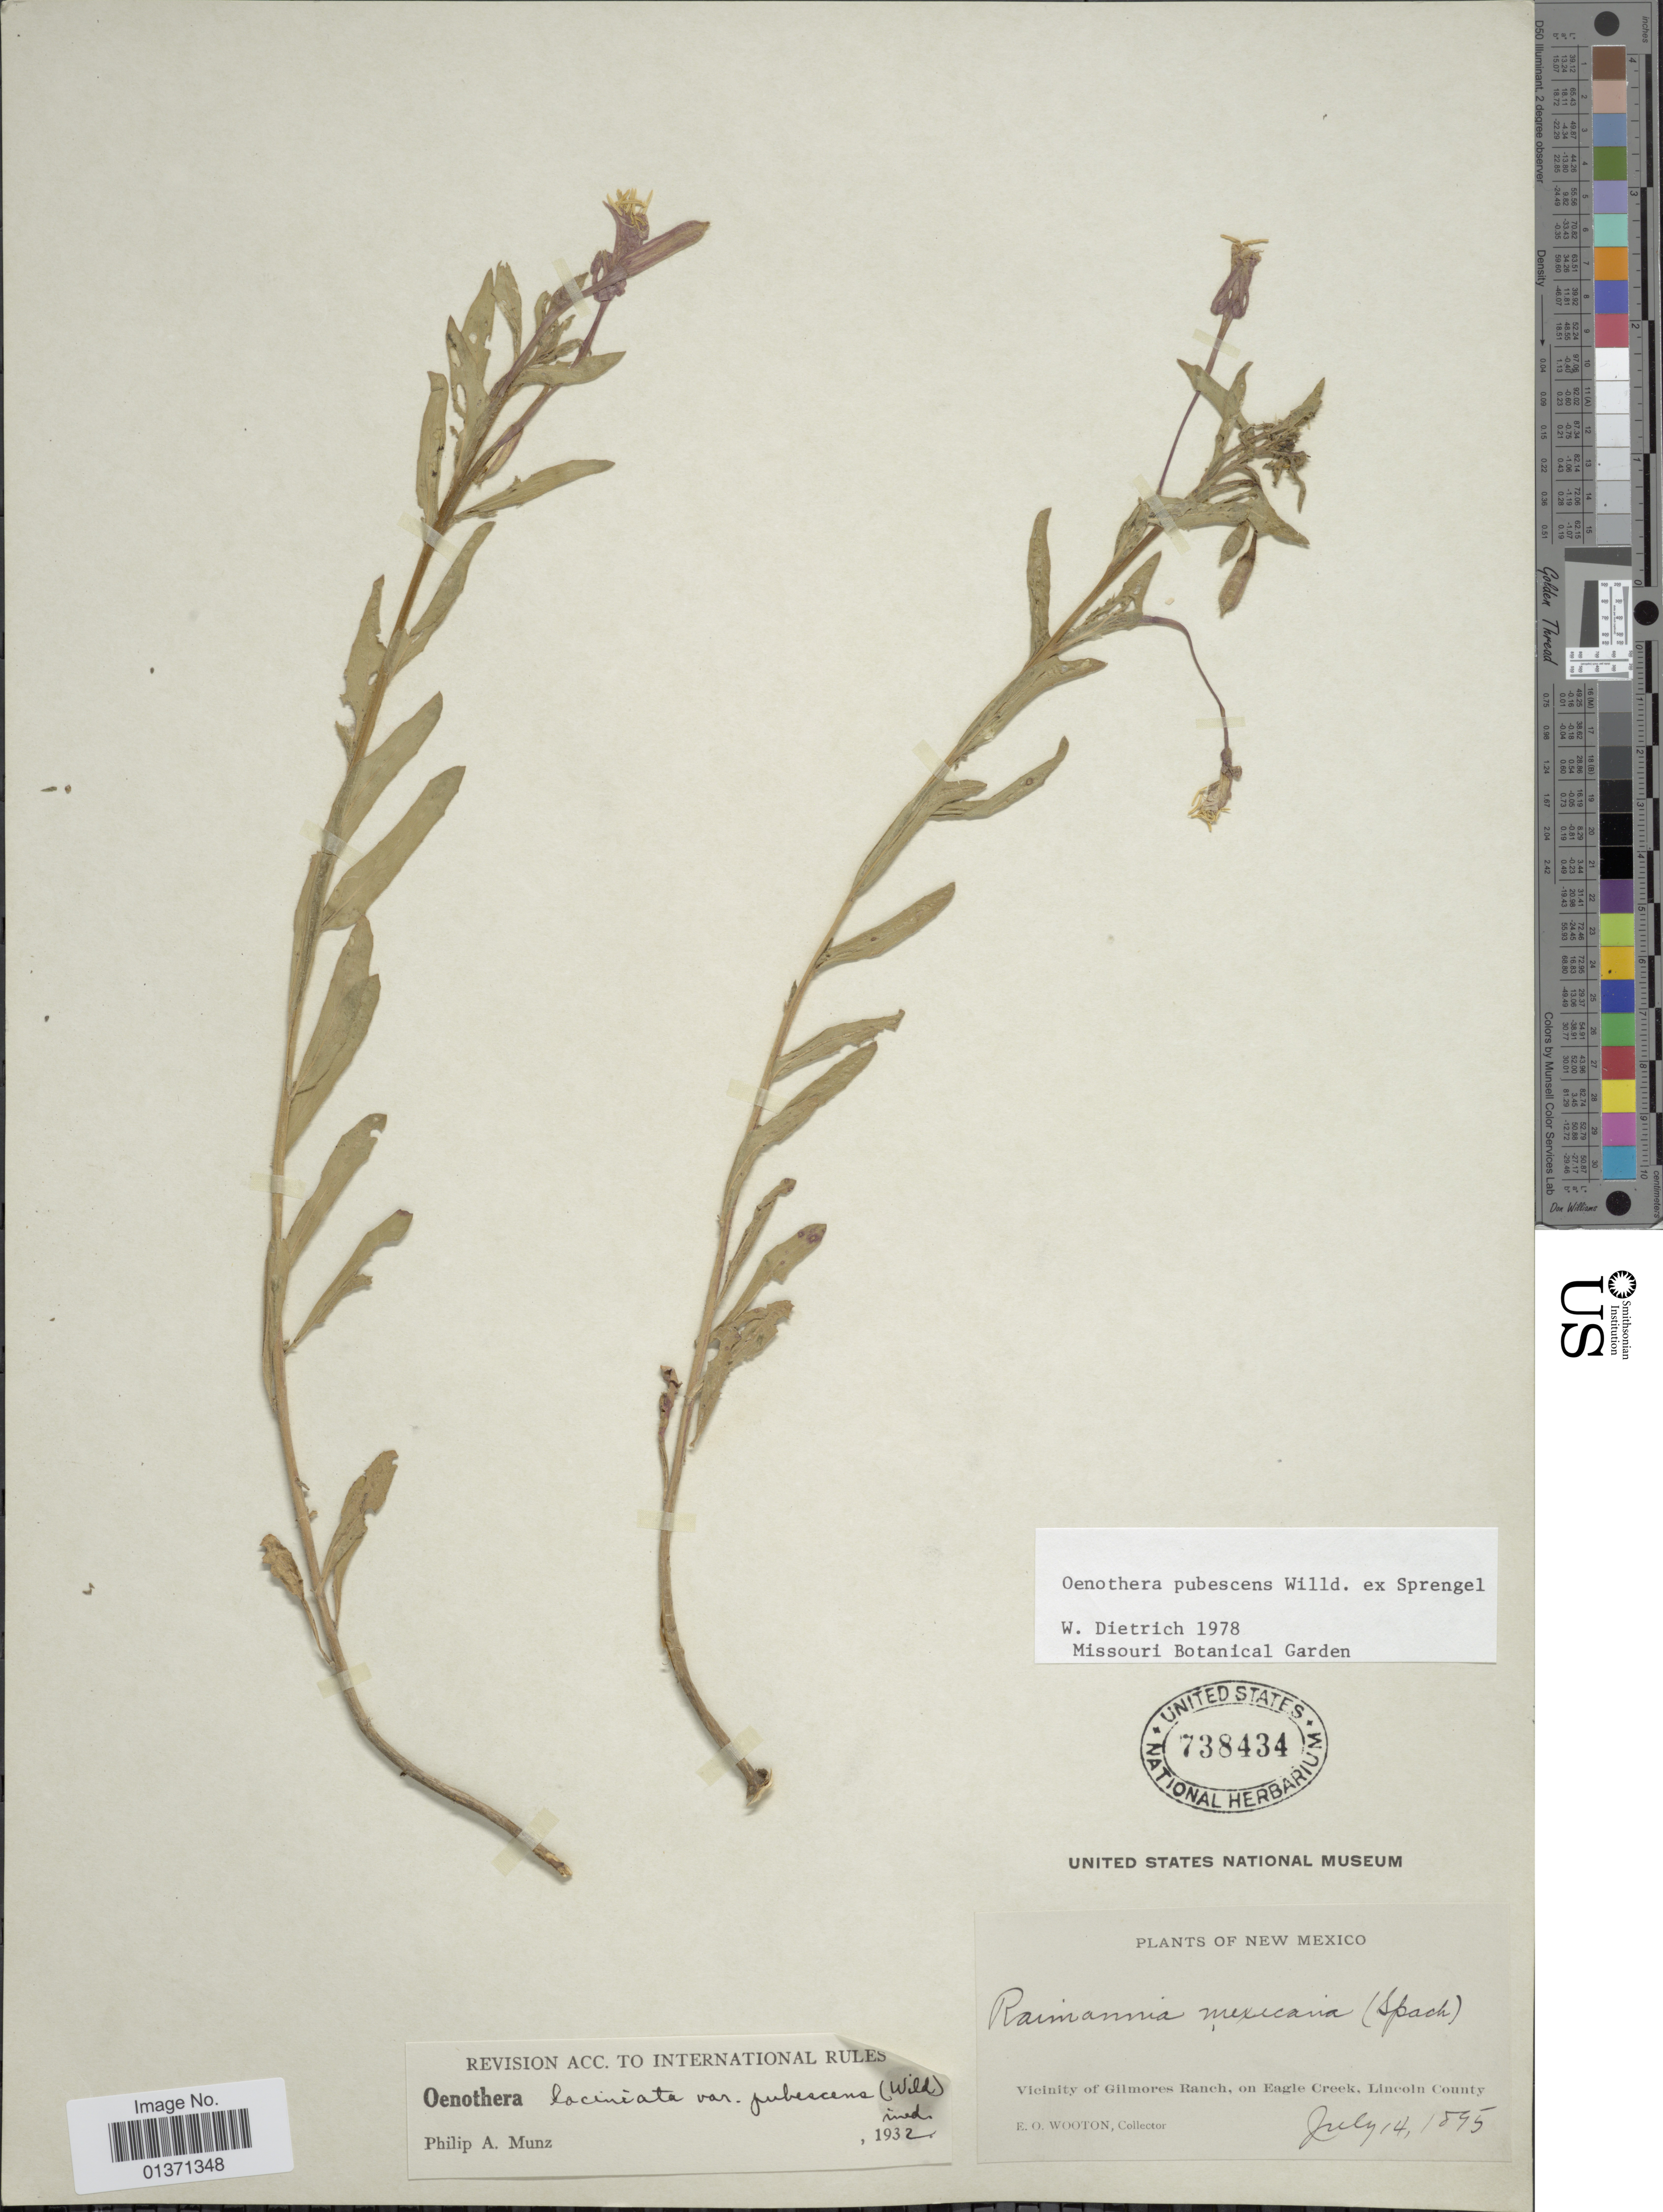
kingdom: Plantae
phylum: Tracheophyta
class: Magnoliopsida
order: Myrtales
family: Onagraceae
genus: Oenothera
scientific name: Oenothera pubescens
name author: Willd. ex Spreng.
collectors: E. O. Wooton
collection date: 1895-07-14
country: United States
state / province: New Mexico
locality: Vicinity of Gilmores Ranch, on Eagle Creek, Lincoln County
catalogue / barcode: US 738434